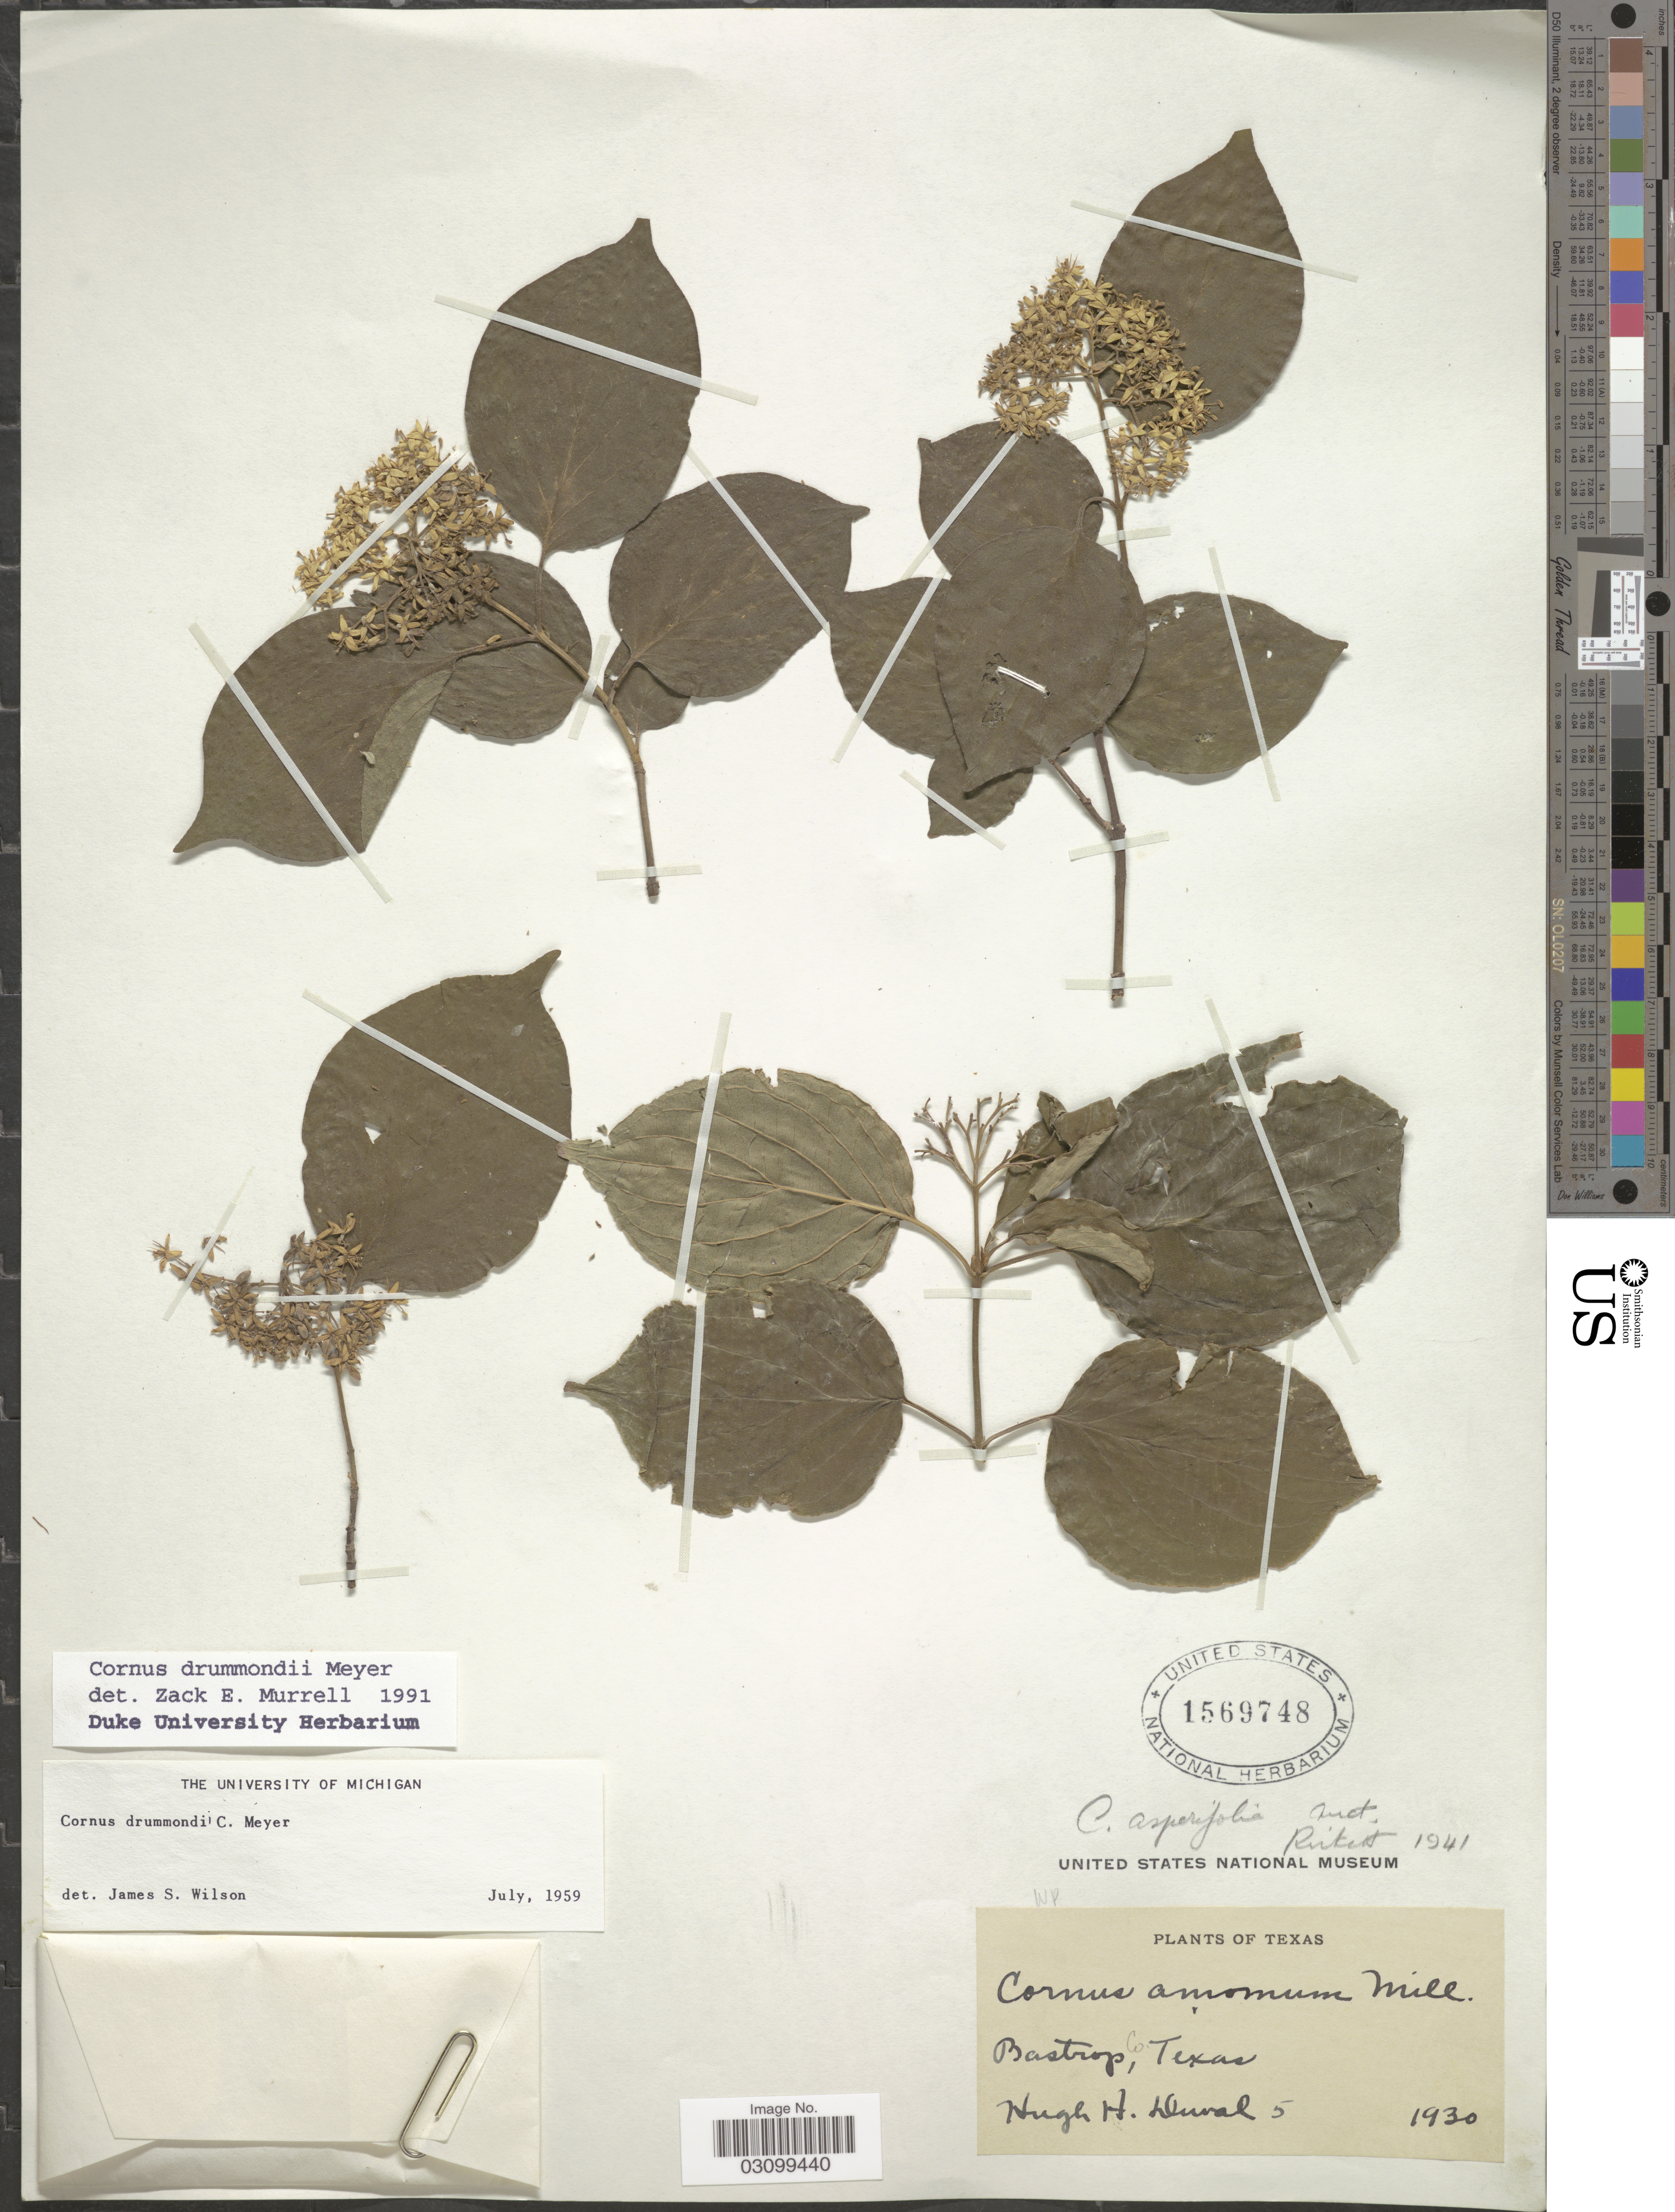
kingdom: Plantae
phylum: Tracheophyta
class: Magnoliopsida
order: Cornales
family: Cornaceae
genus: Cornus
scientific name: Cornus drummondii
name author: C.A. Mey.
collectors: H. Duval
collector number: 5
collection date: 1930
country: United States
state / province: Texas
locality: Bastrop Co.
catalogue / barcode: US 1569748